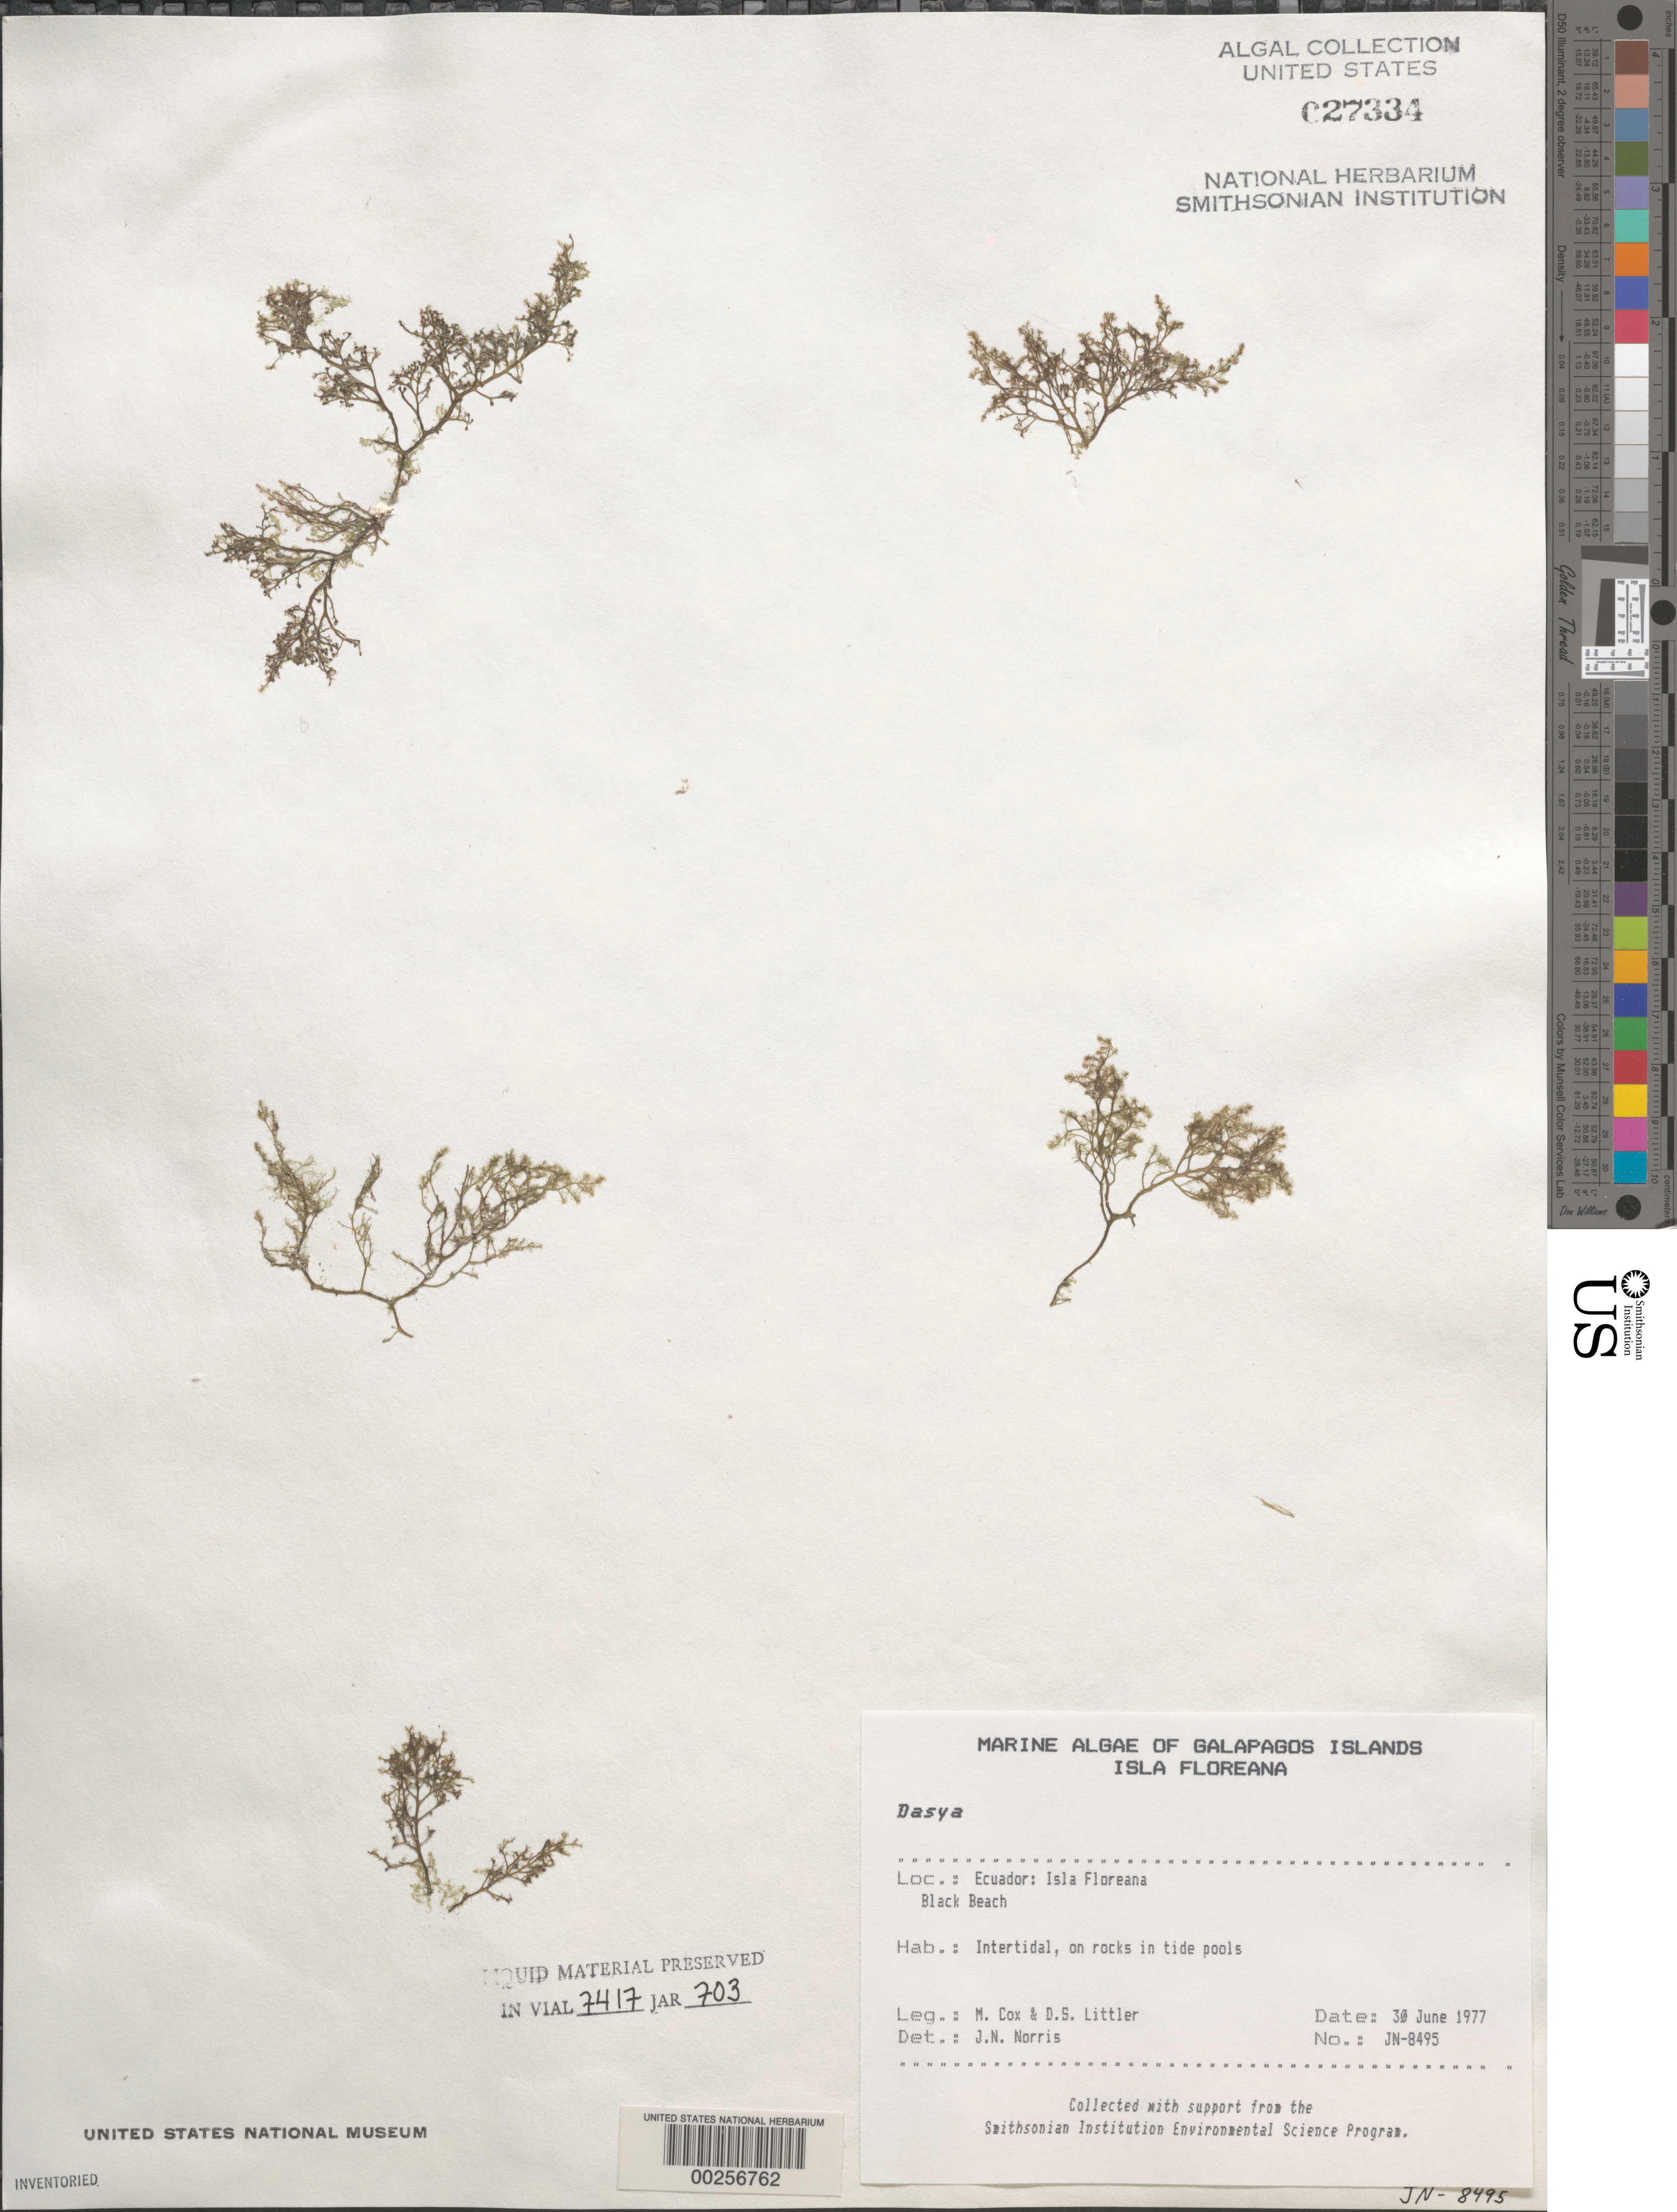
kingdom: Plantae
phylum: Rhodophyta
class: Florideophyceae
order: Ceramiales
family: Dasyaceae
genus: Dasya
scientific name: Dasya sp.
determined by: Norris, James N.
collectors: M. Cox & M. M. Littler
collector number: Jn-8495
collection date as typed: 30 Jun 1977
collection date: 1977-06-30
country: Ecuador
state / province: Colón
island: Floreana [Charles, Santa Maria]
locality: Black Beach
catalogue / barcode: US 27334